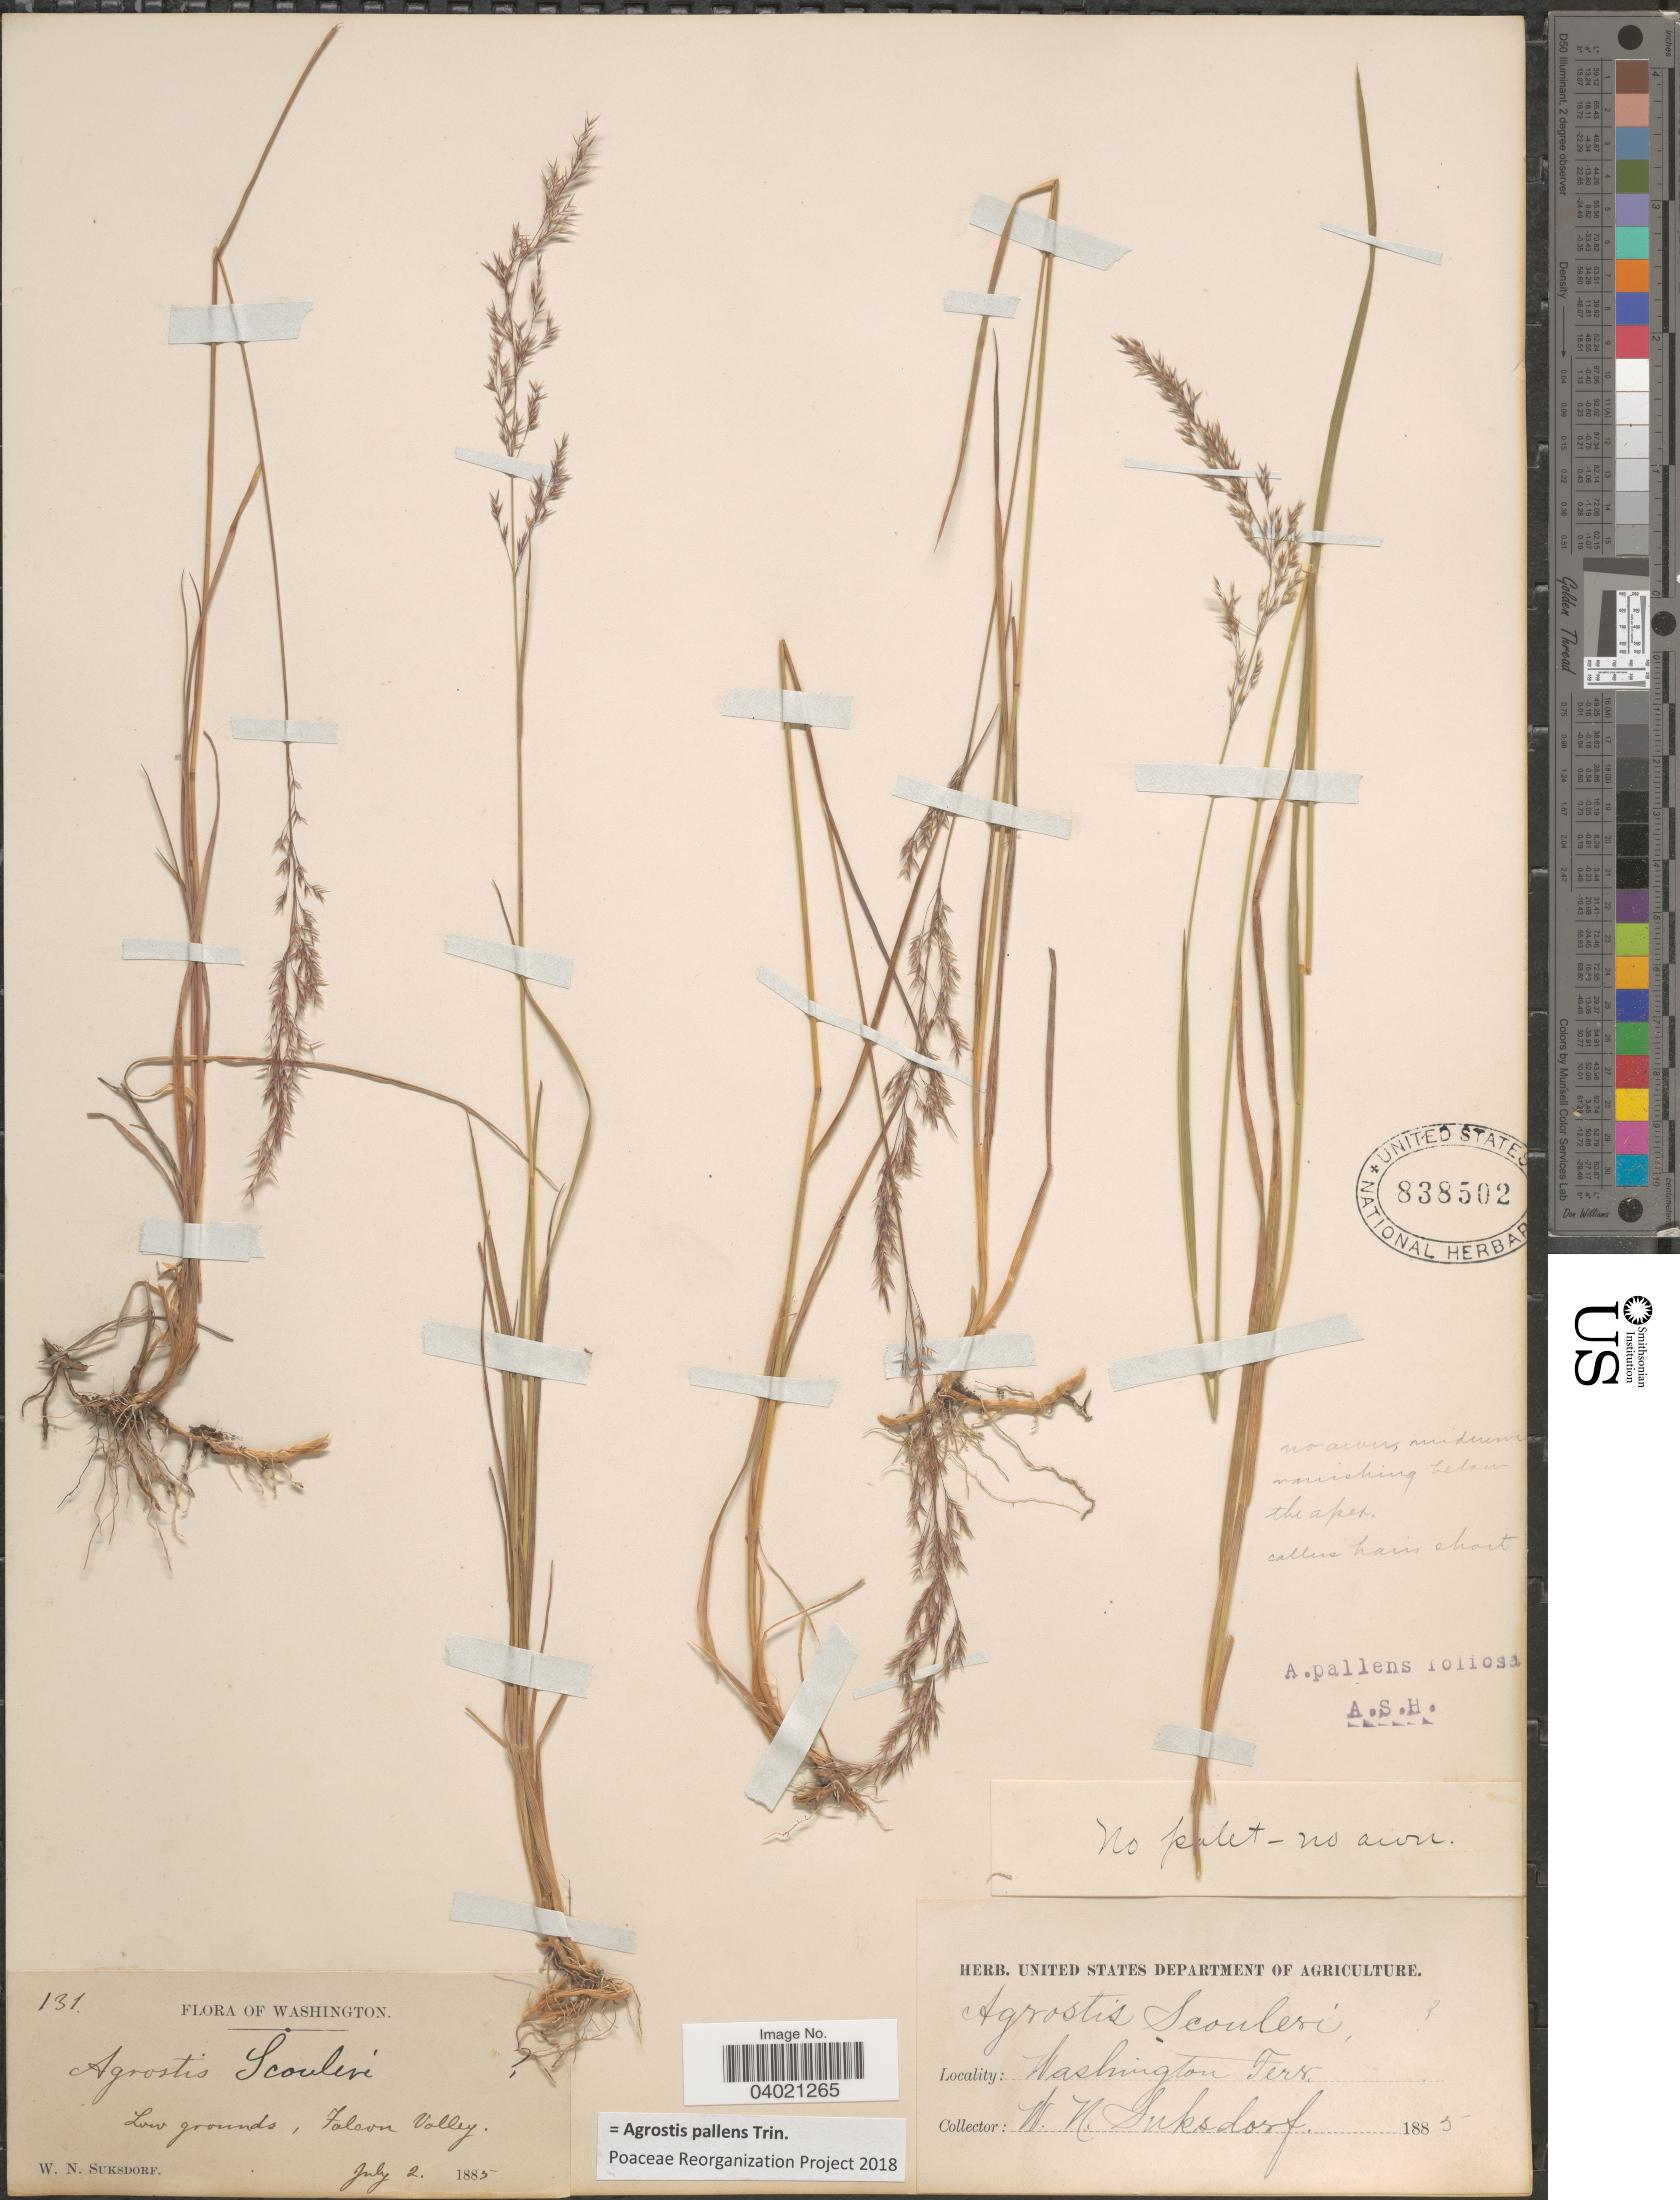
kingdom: Plantae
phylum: Tracheophyta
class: Liliopsida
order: Poales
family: Poaceae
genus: Agrostis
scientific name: Agrostis pallens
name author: Trin.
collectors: W. N. Suksdorf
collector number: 131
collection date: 1885-07-02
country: United States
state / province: Washington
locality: Falcon Valley. Washington Terr.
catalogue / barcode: US 838502